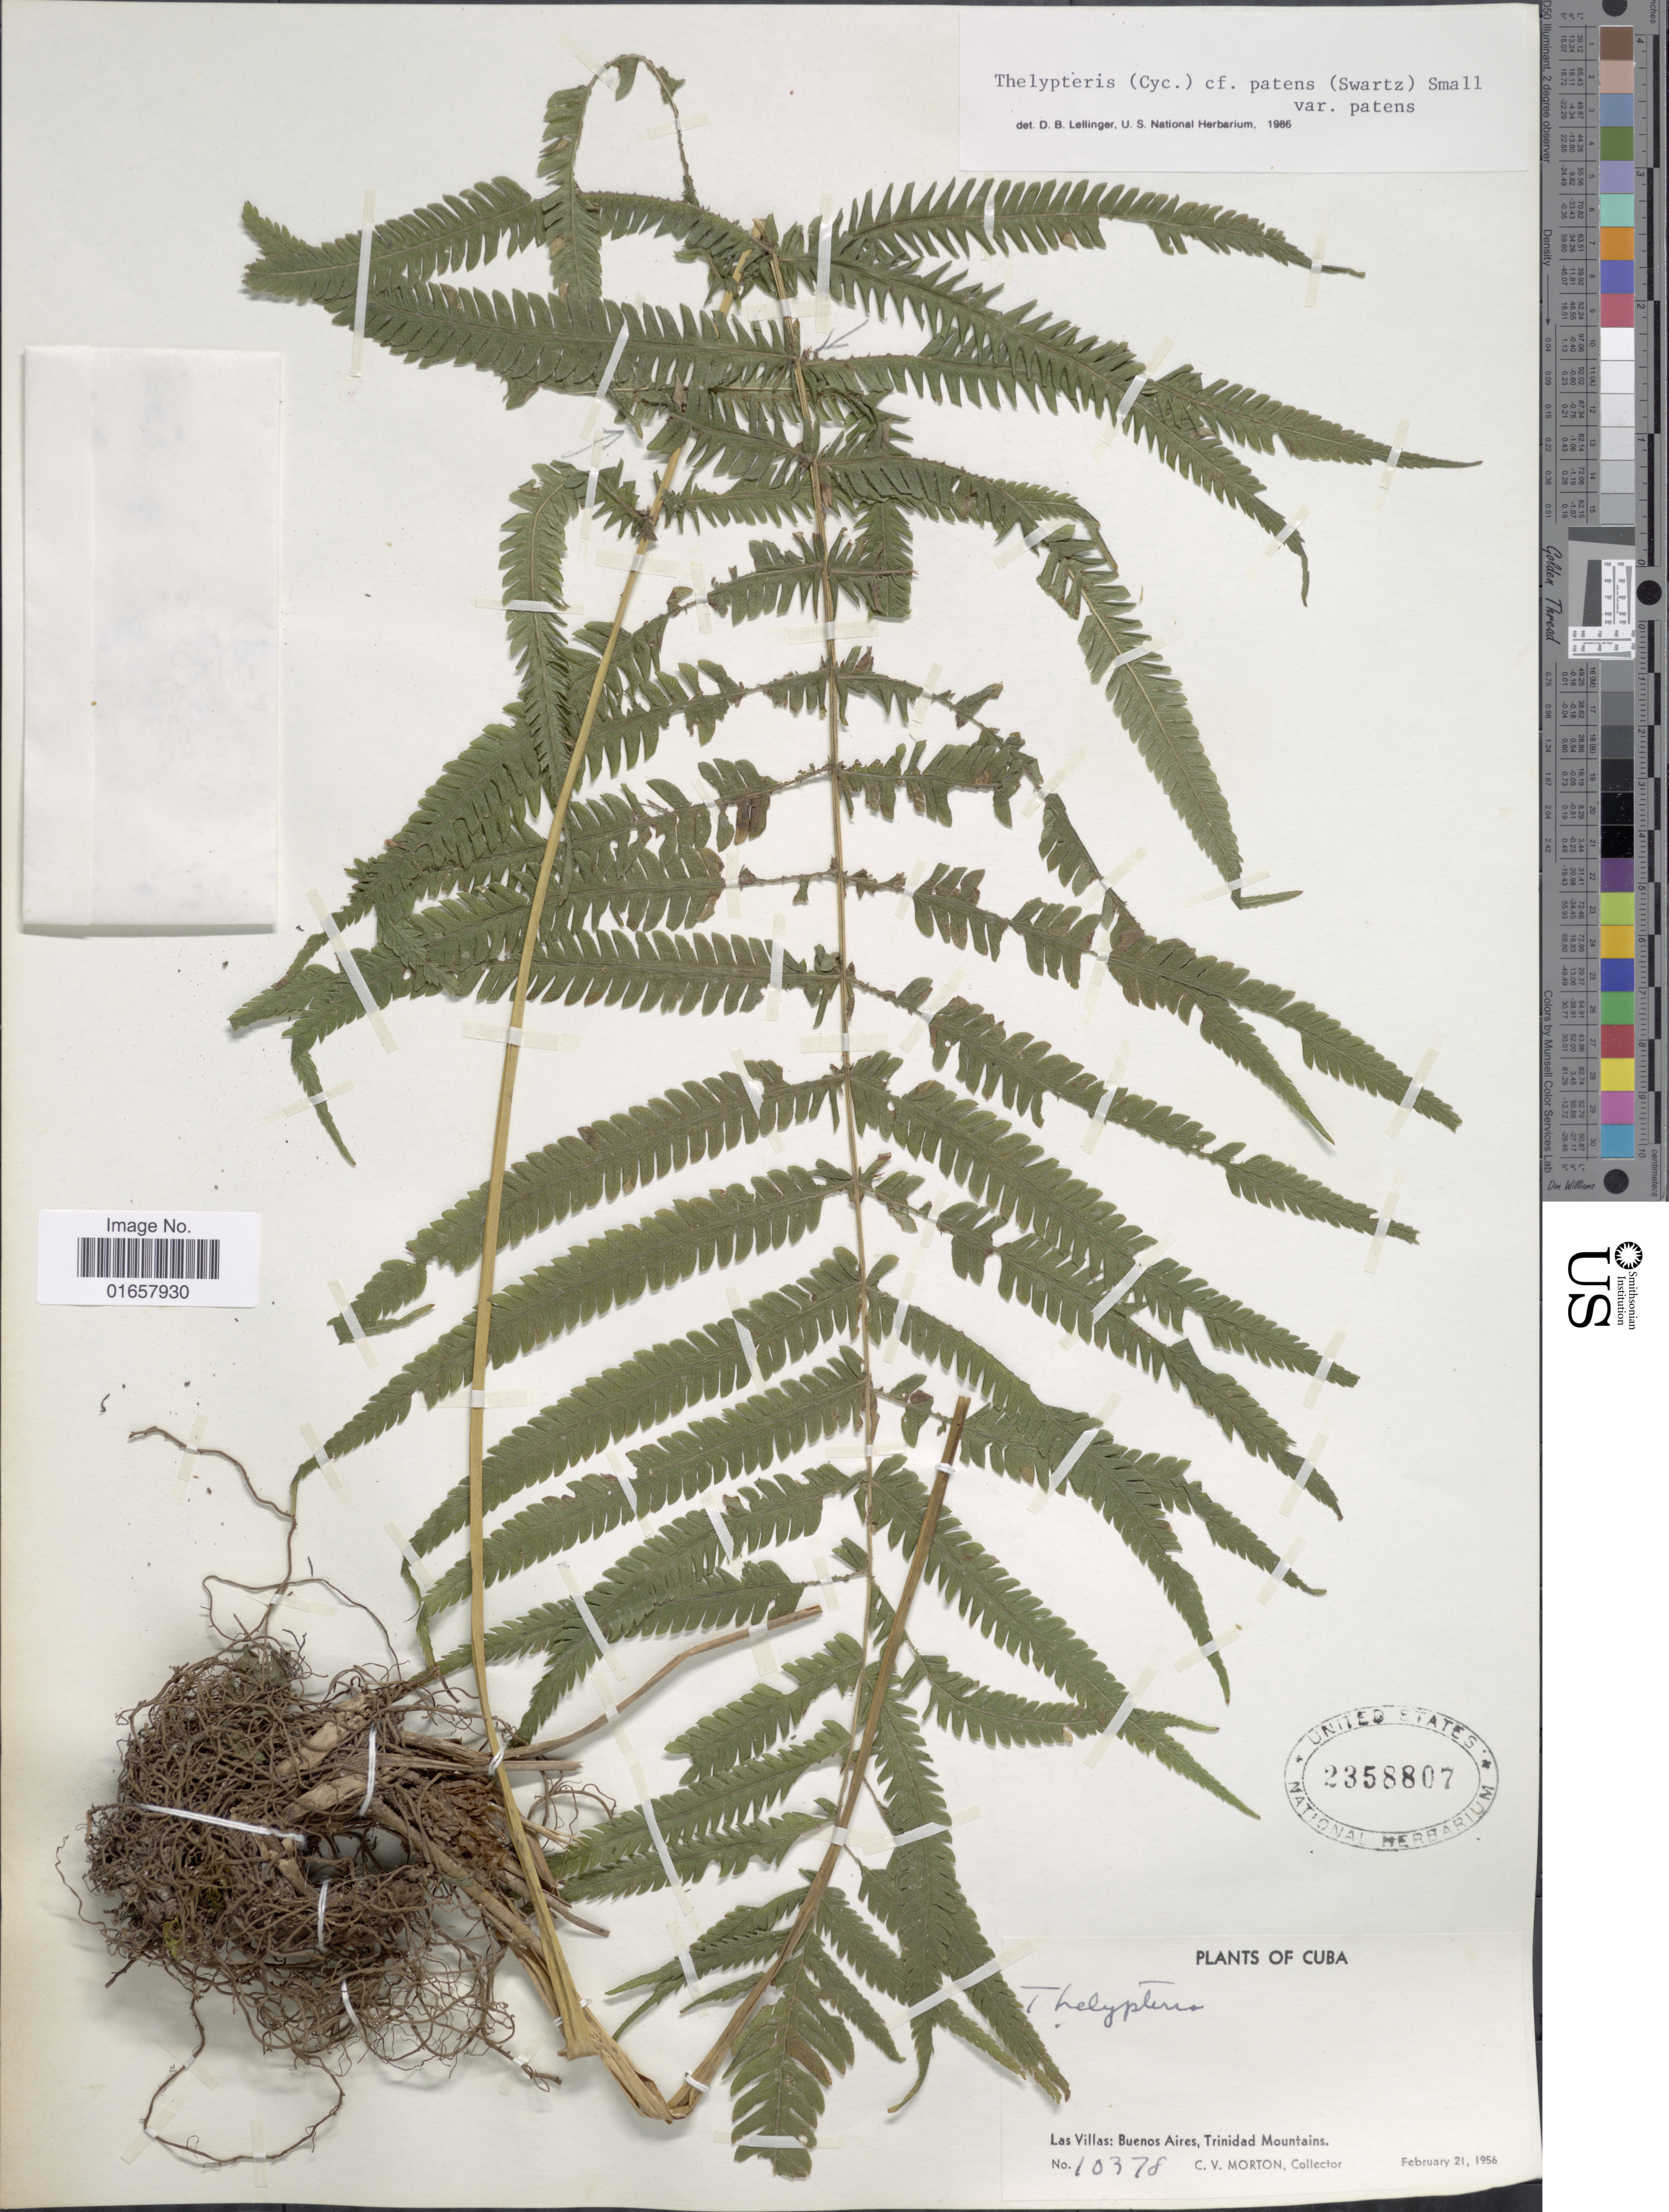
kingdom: Plantae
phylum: Tracheophyta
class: Polypodiopsida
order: Polypodiales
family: Thelypteridaceae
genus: Christella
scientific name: Christella patens var. patens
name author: (Sw.) Holttum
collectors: C. V. Morton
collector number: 10378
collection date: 1956-02-21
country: Cuba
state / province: Las Villas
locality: Cuba, Las Villas: Buenos Aires, Trinidad Mountains.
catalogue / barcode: US 2358807